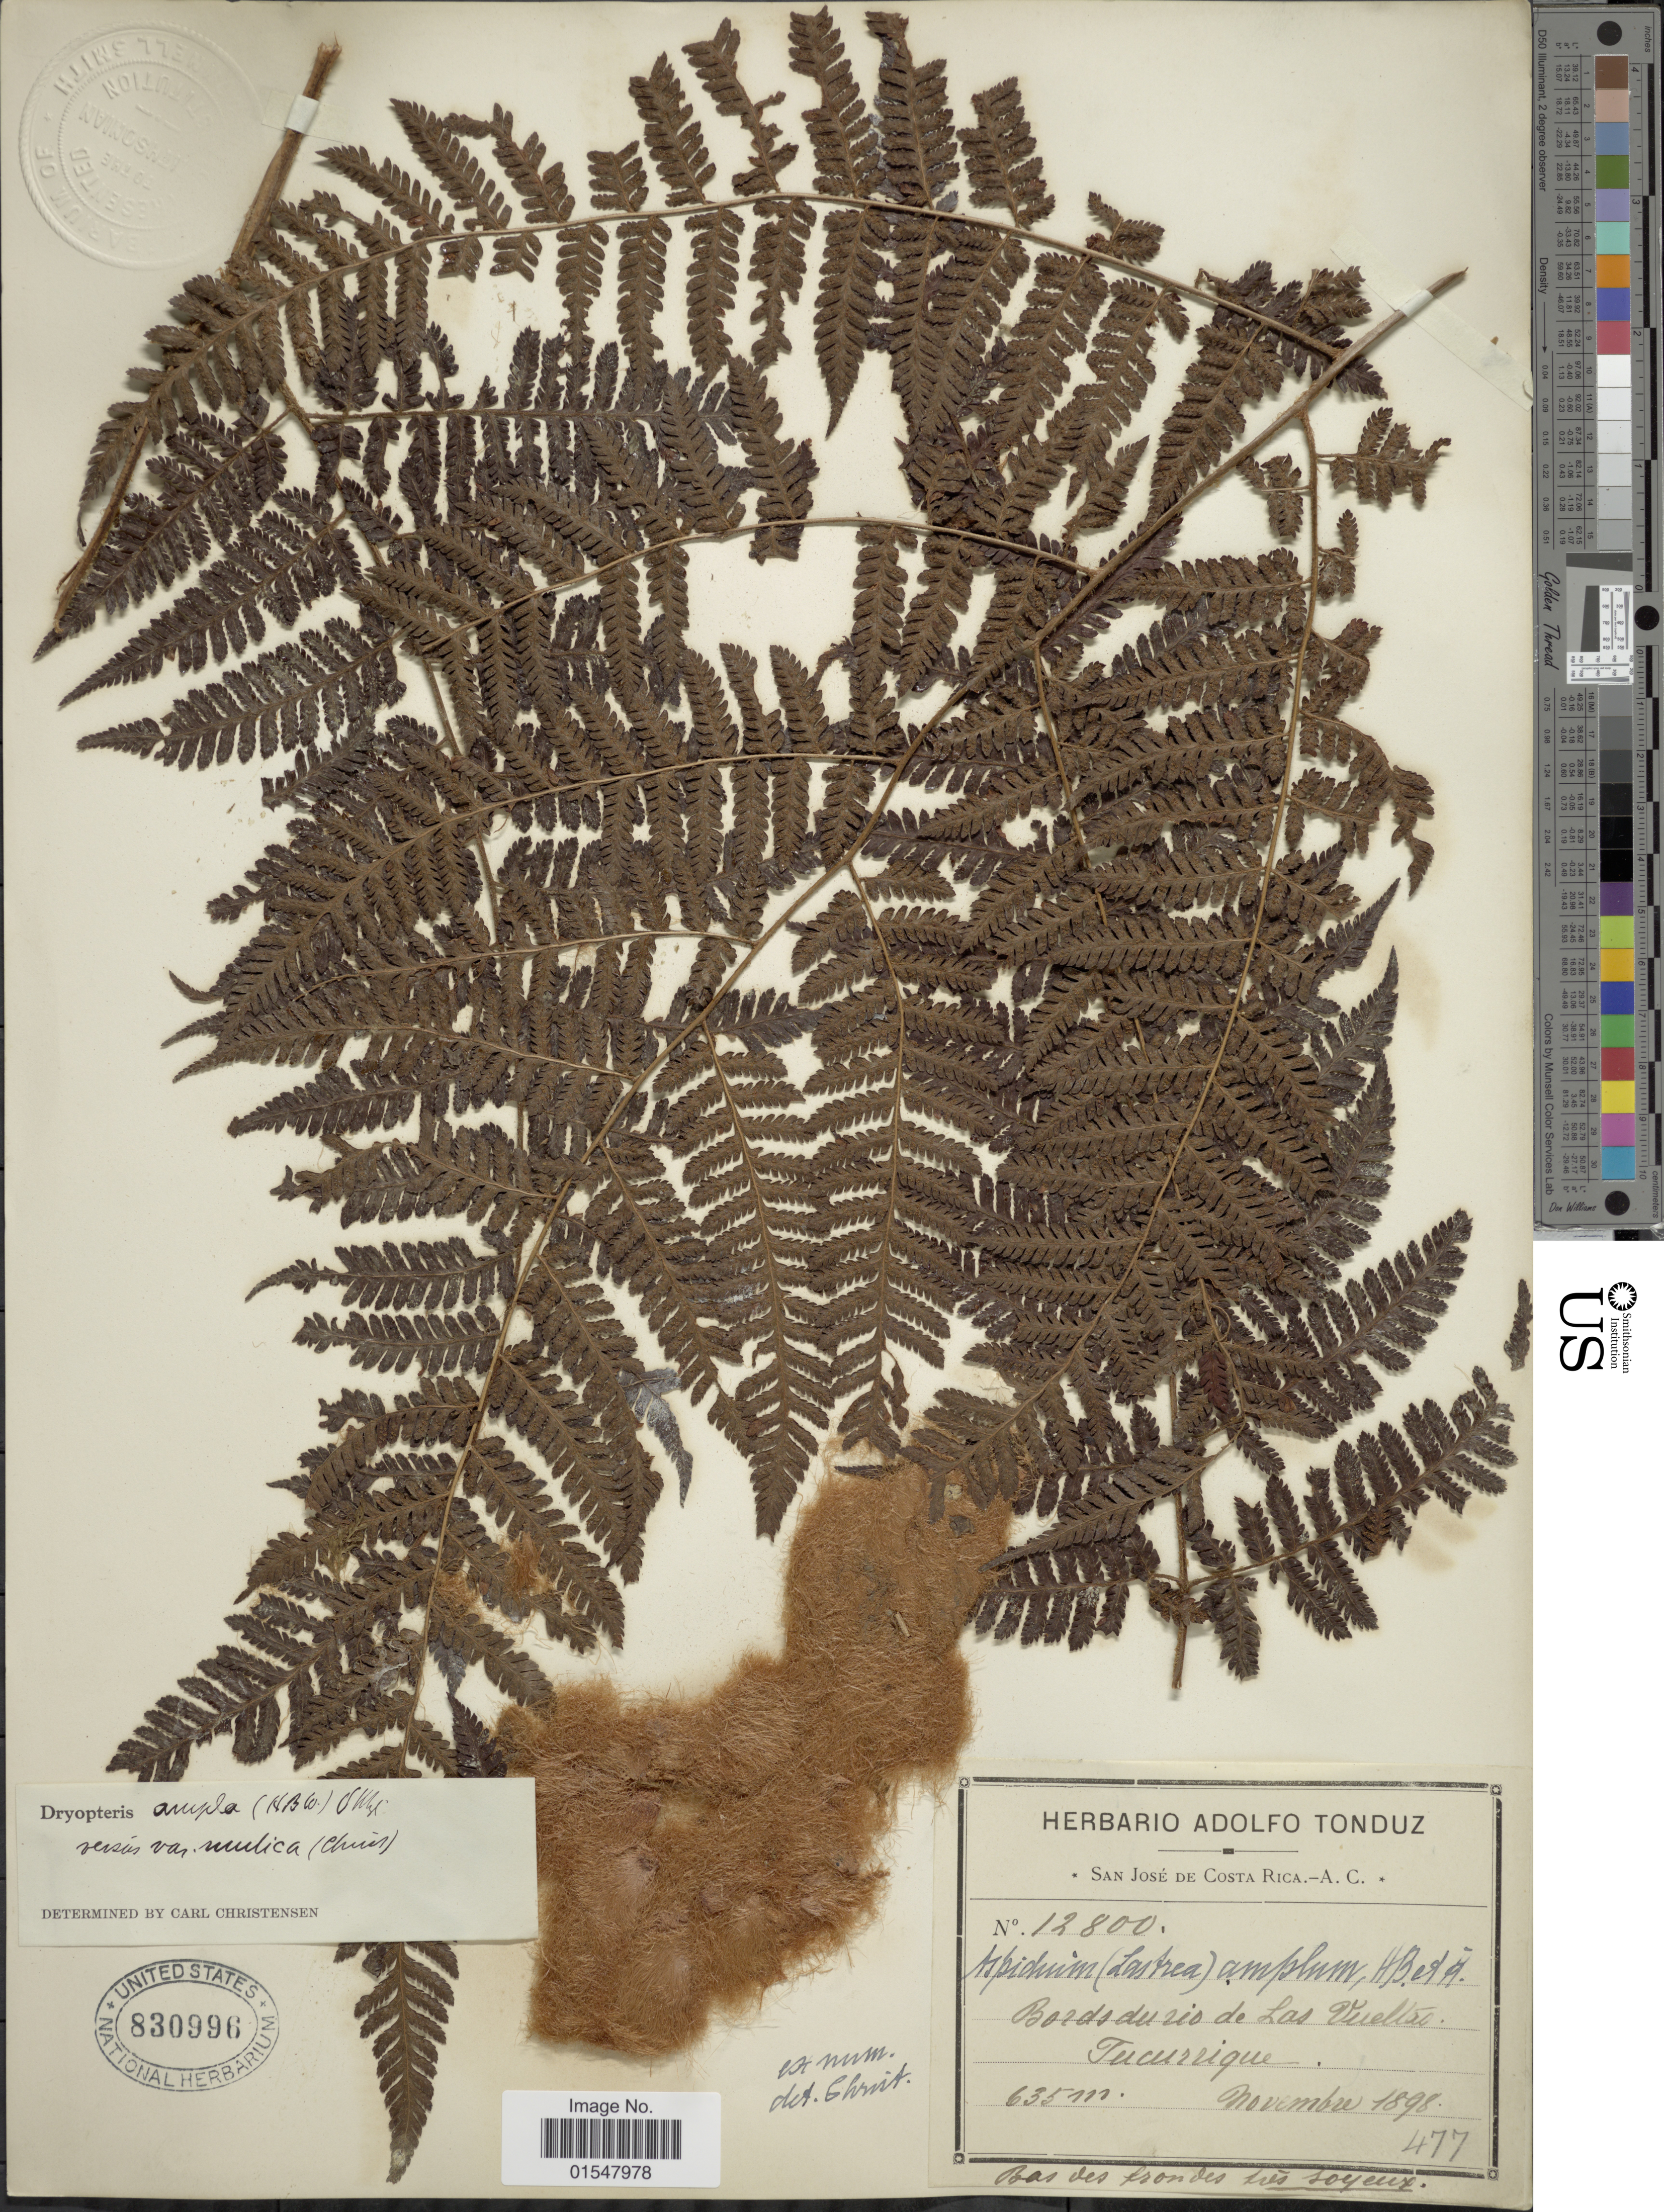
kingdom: Plantae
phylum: Tracheophyta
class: Polypodiopsida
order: Polypodiales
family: Dryopteridaceae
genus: Ctenitis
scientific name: Ctenitis sloanei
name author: (Poepp. ex Spreng.) C.V. Morton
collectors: ex Herb. Adolfo Tonduz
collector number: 477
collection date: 1898-11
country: Costa Rica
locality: Bords du rio de Las Vueltas, Tucurrique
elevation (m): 635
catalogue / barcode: US 830996